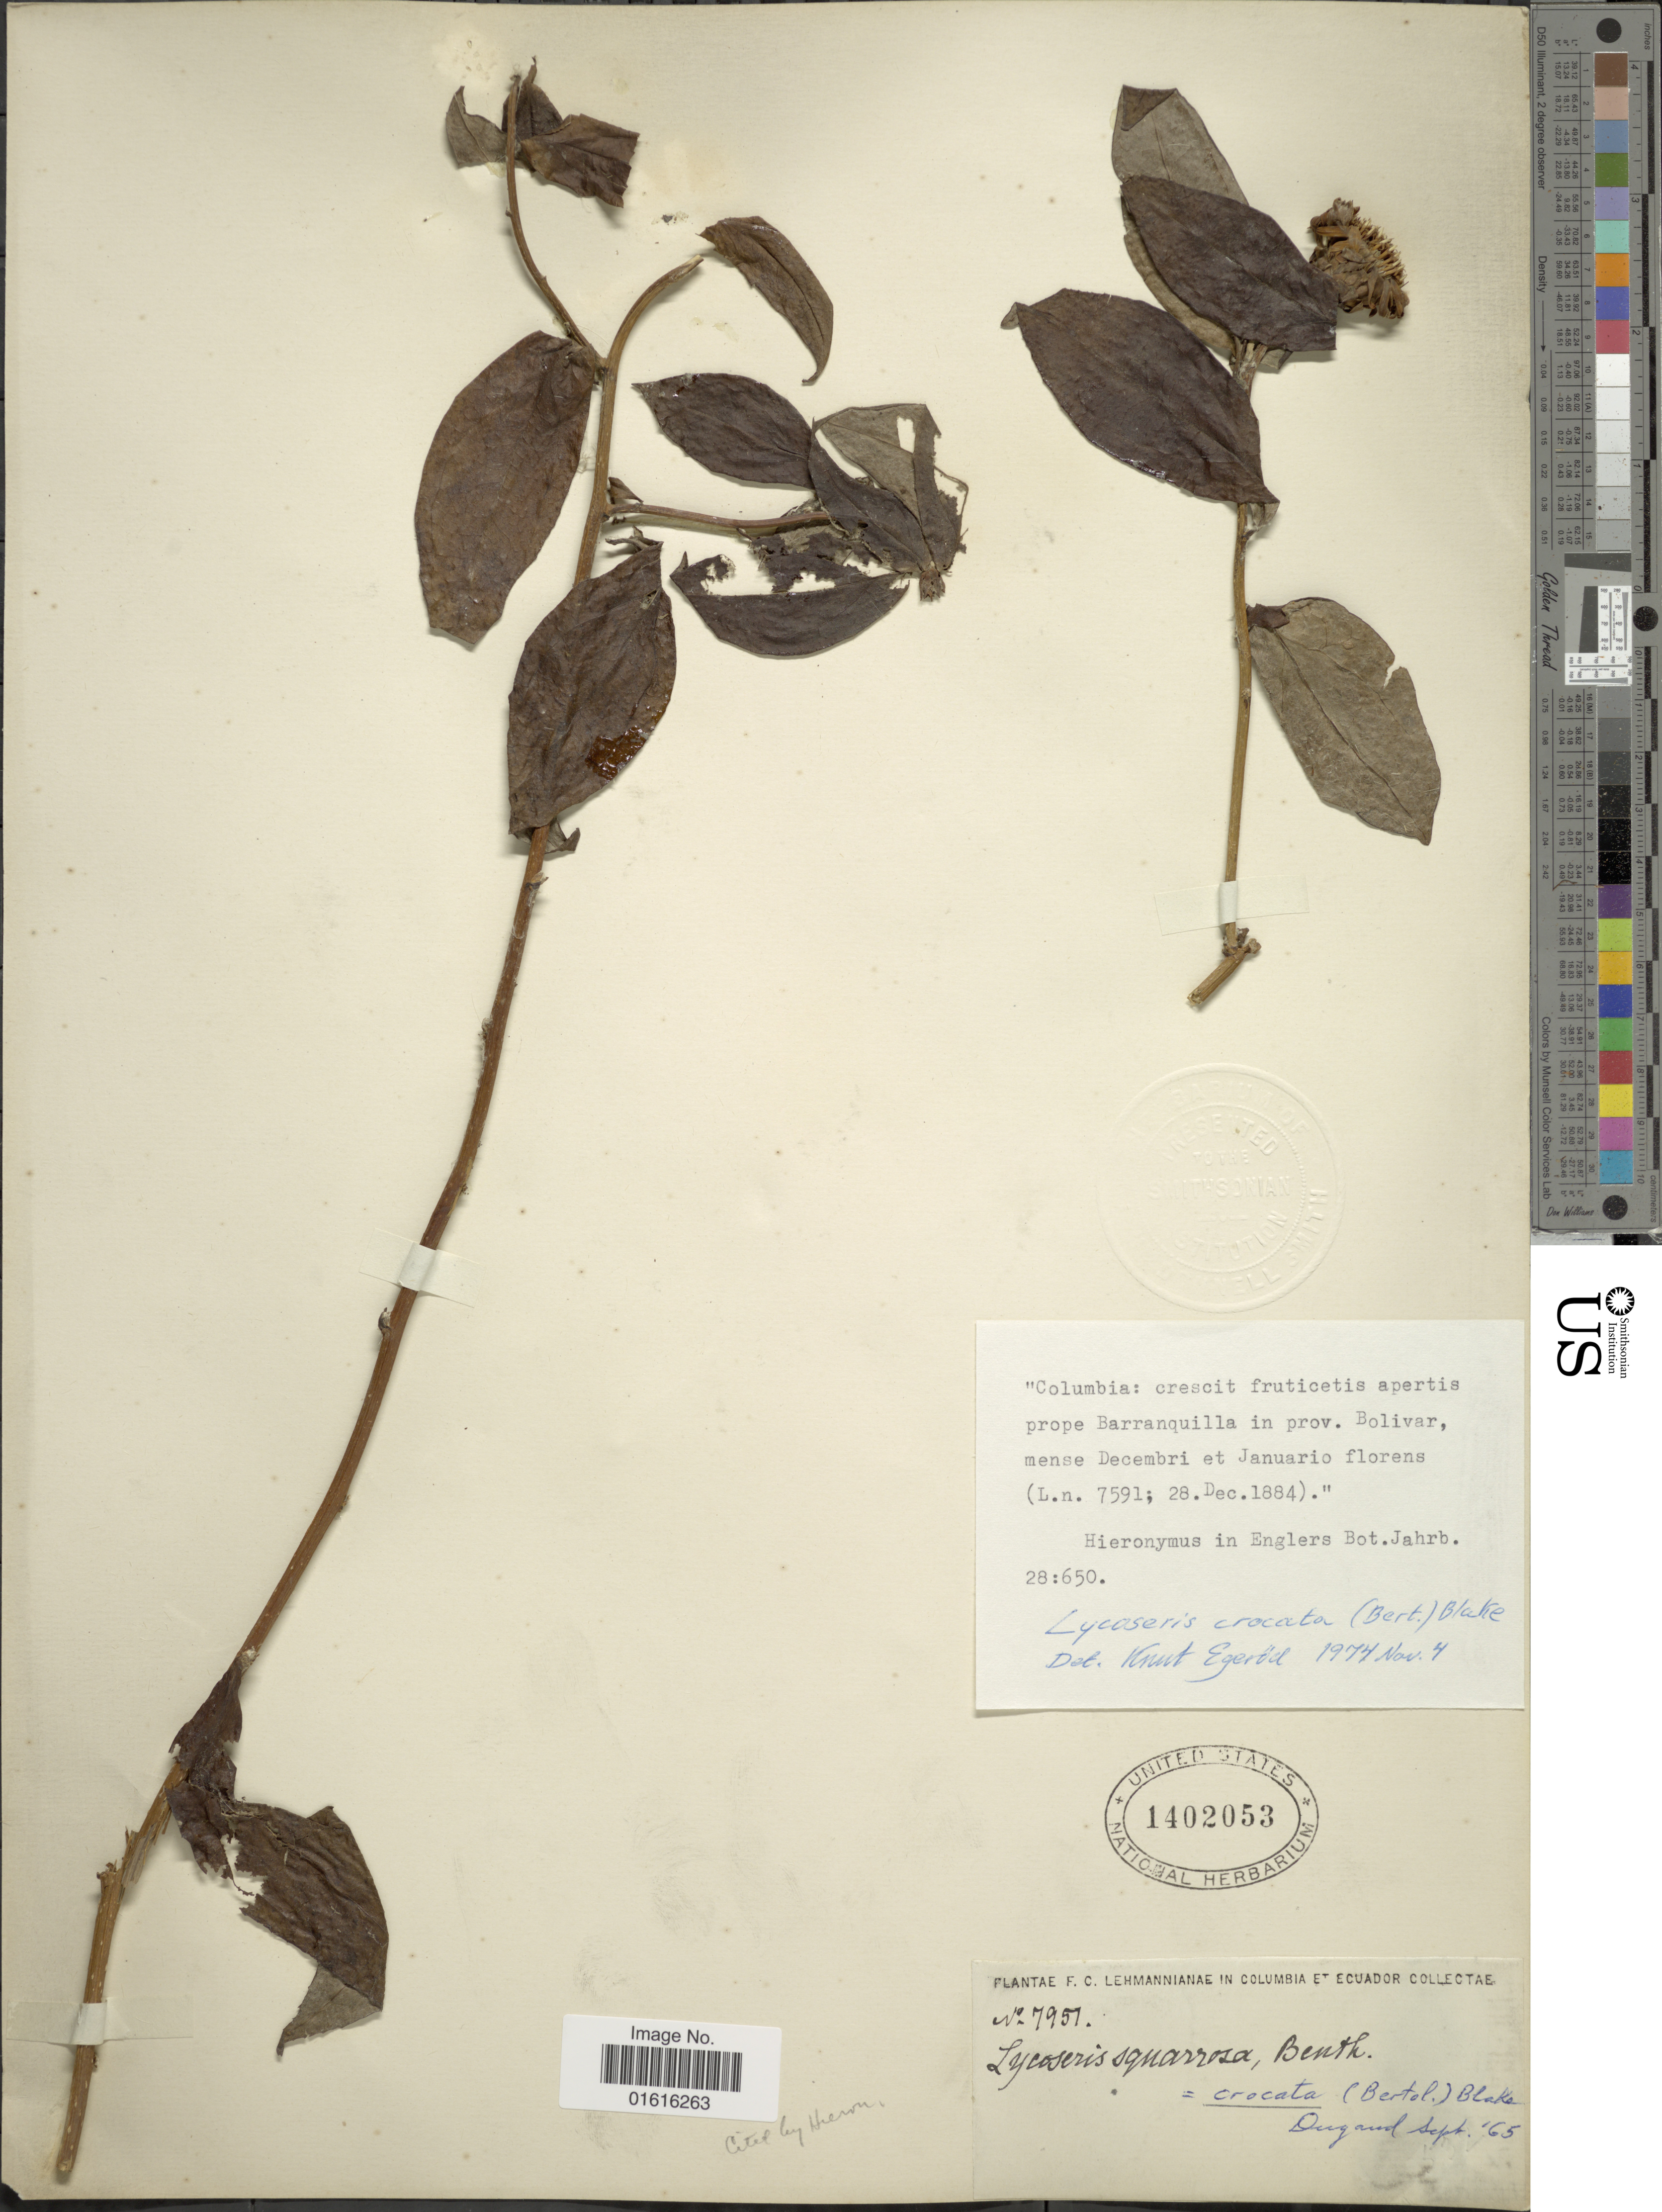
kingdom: Plantae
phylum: Tracheophyta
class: Magnoliopsida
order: Asterales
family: Asteraceae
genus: Lycoseris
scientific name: Lycoseris crocata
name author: S.F. Blake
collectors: Dugand, --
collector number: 7951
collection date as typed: Transcribed d/m/y: /9/65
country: Colombia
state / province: Bolívar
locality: Colombia et Ecuador.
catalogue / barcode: US 1402053